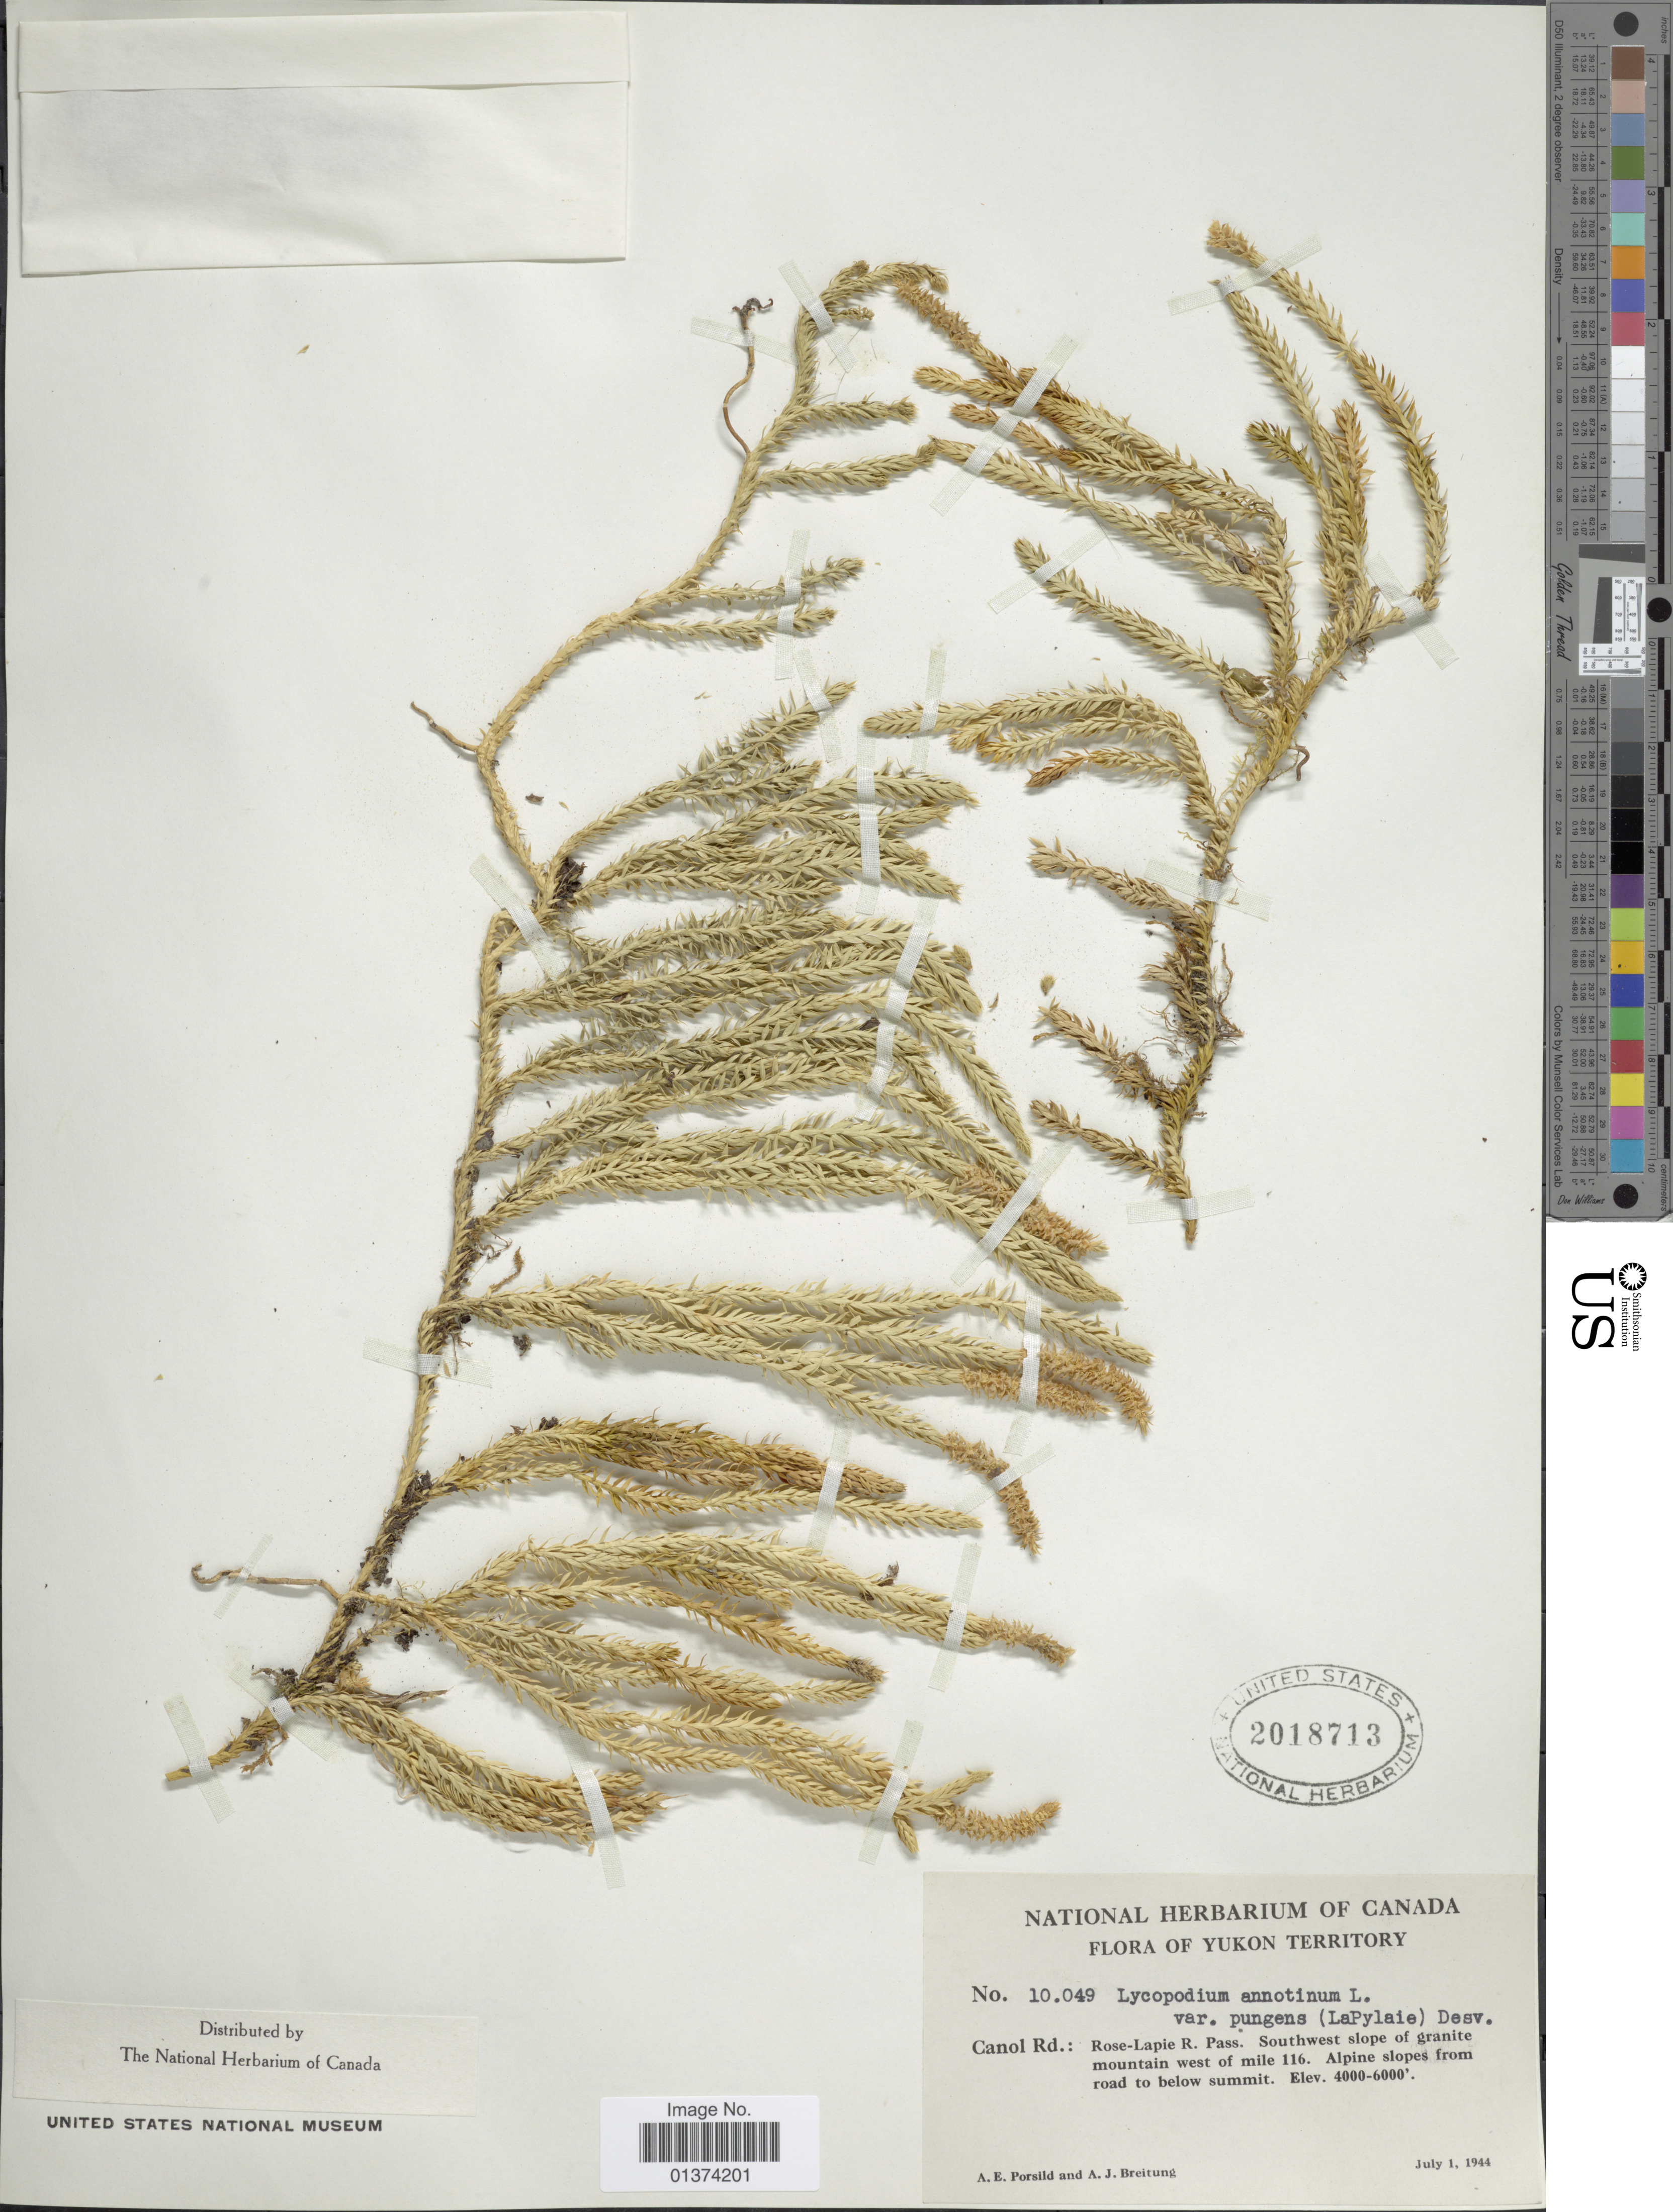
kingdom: Plantae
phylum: Tracheophyta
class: Lycopodiopsida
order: Lycopodiales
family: Lycopodiaceae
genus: Spinulum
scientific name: Spinulum annotinum subsp. annotinum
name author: (L.) A. Haines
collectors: A. E. Porsild & A. Breitung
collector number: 10049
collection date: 1944-07-01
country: Canada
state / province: Yukon Territory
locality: Canol Rd: Rose-Lapie R Pass. Southwest slope of granite mountain west of mile 116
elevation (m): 1219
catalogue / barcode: US 2018713